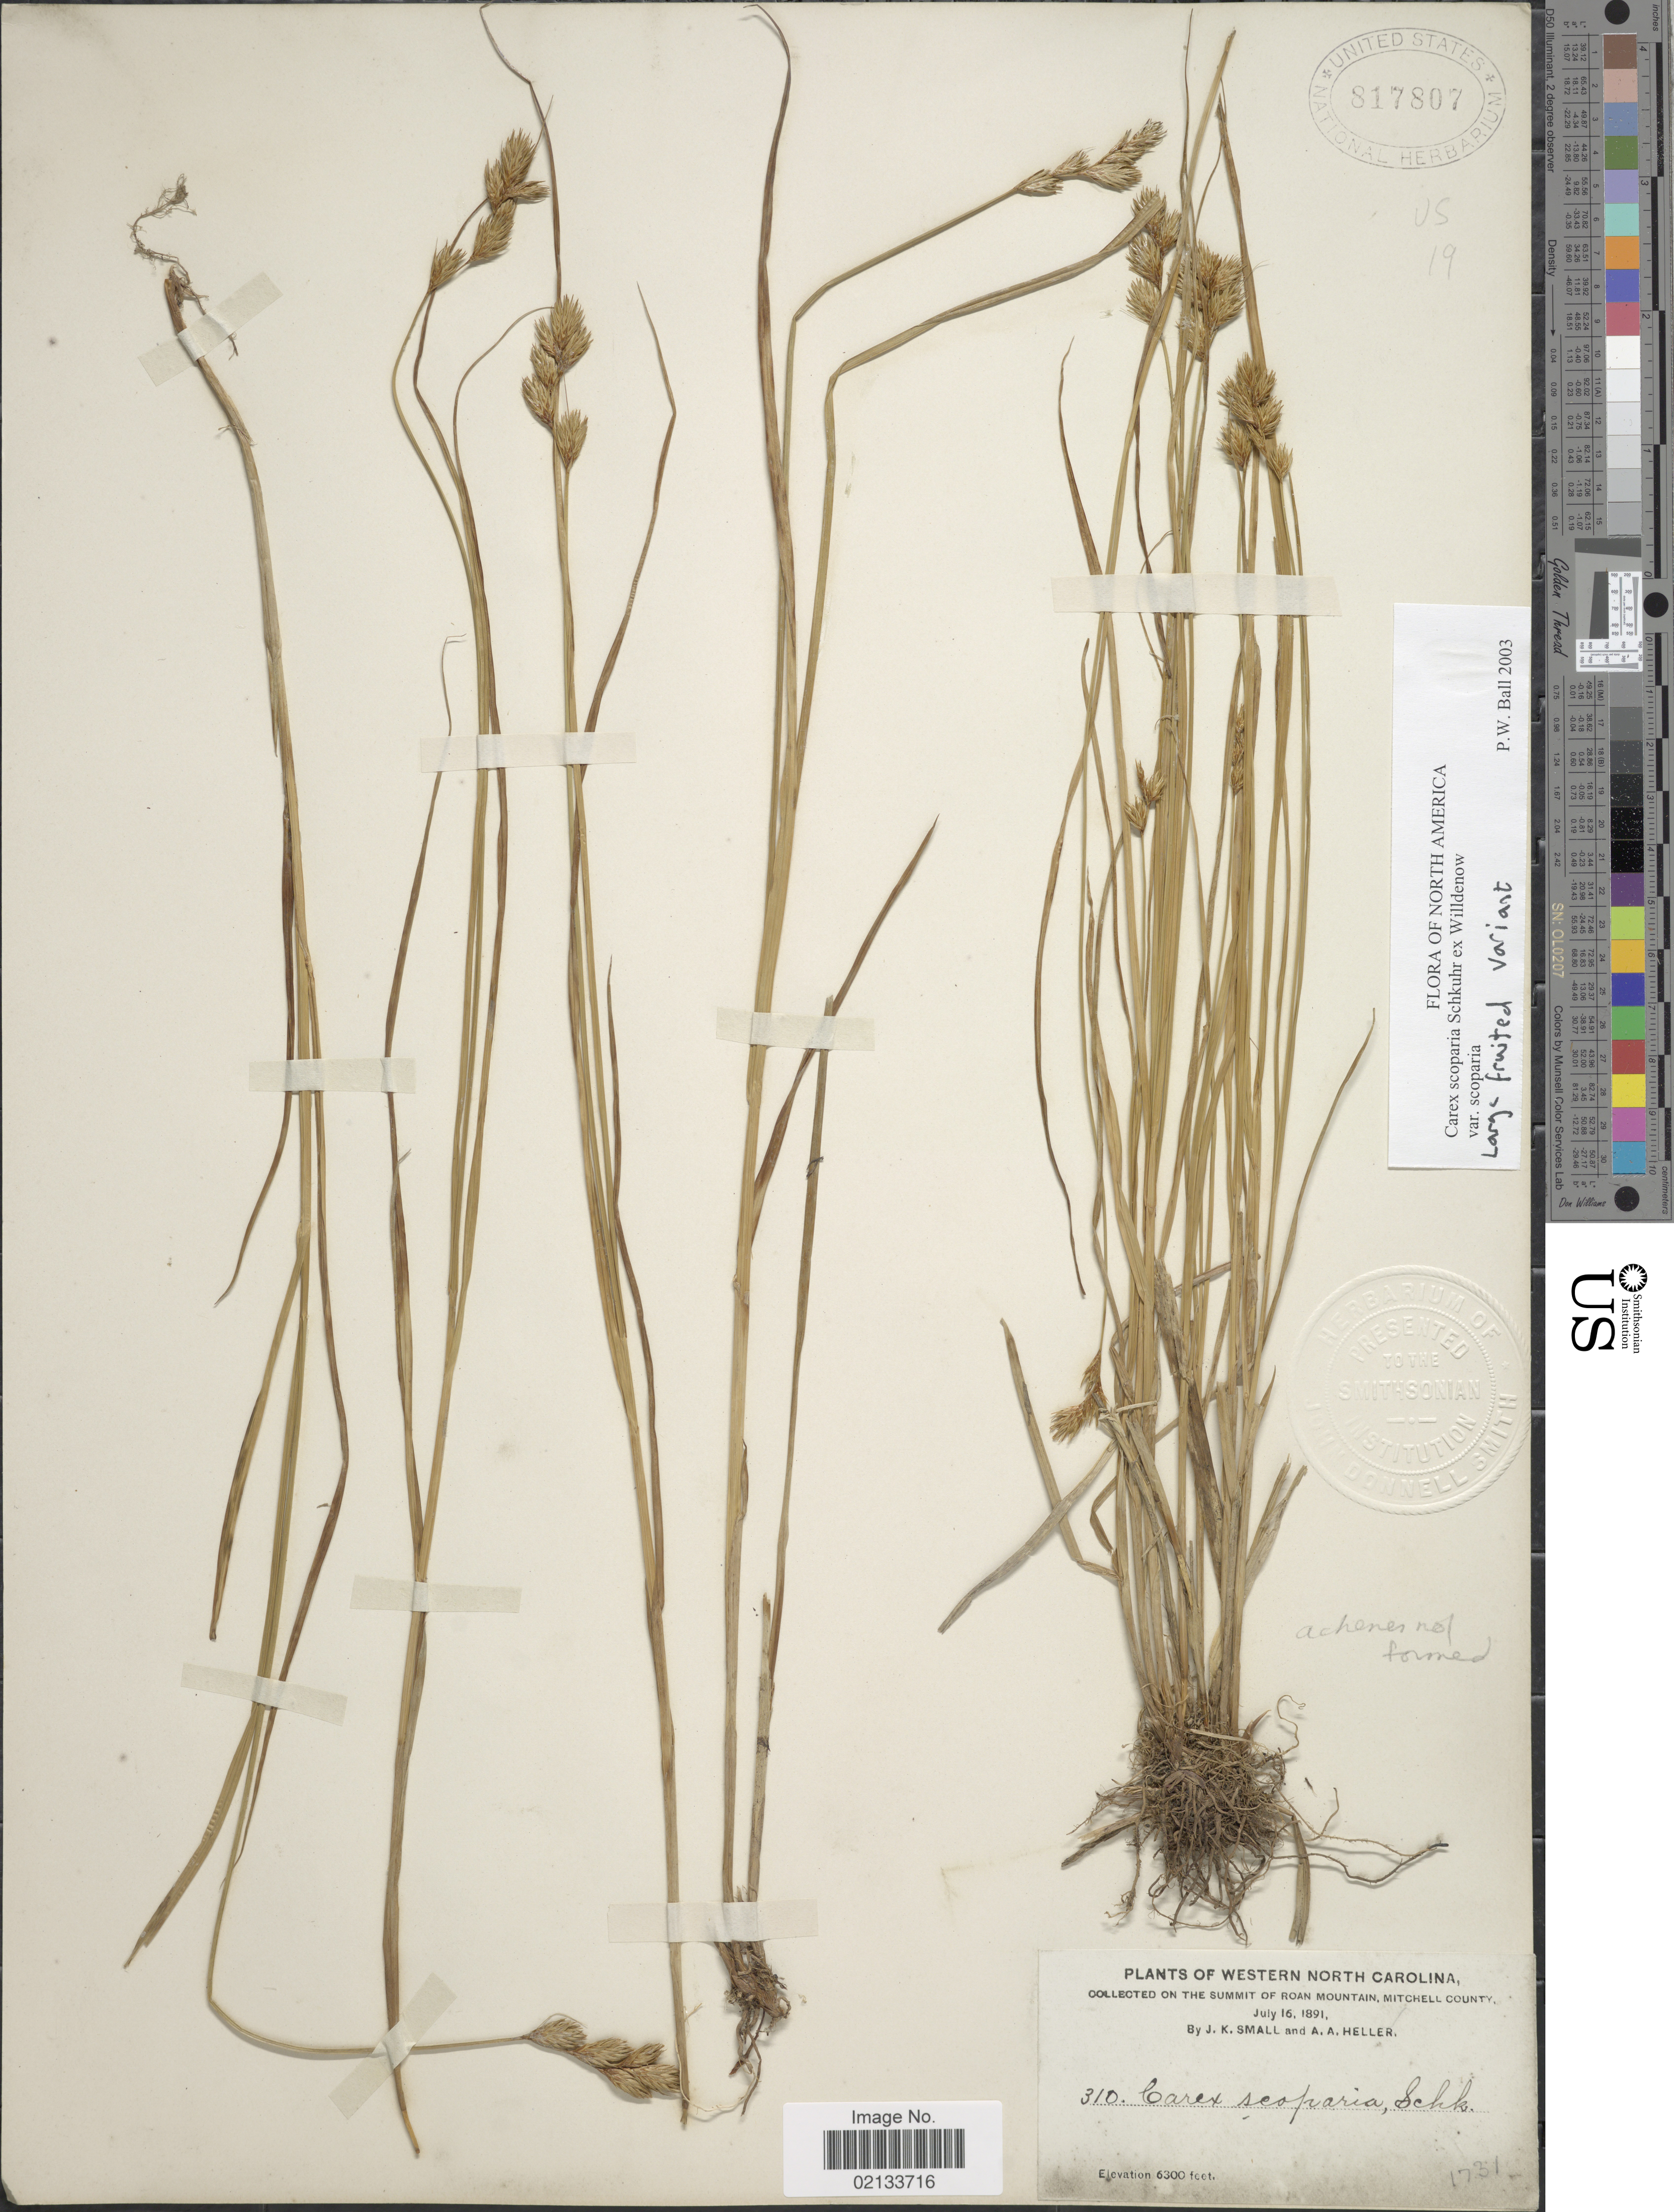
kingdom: Plantae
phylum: Tracheophyta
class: Liliopsida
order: Poales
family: Cyperaceae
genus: Carex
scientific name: Carex scoparia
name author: Schkuhr ex Willd.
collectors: J. K. Small & A. A. Heller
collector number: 310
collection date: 1891-07-16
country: United States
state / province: North Carolina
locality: Western North Carolina, On The Summit of Roan Mountain, Mitchell County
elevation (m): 1920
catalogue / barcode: US 817807